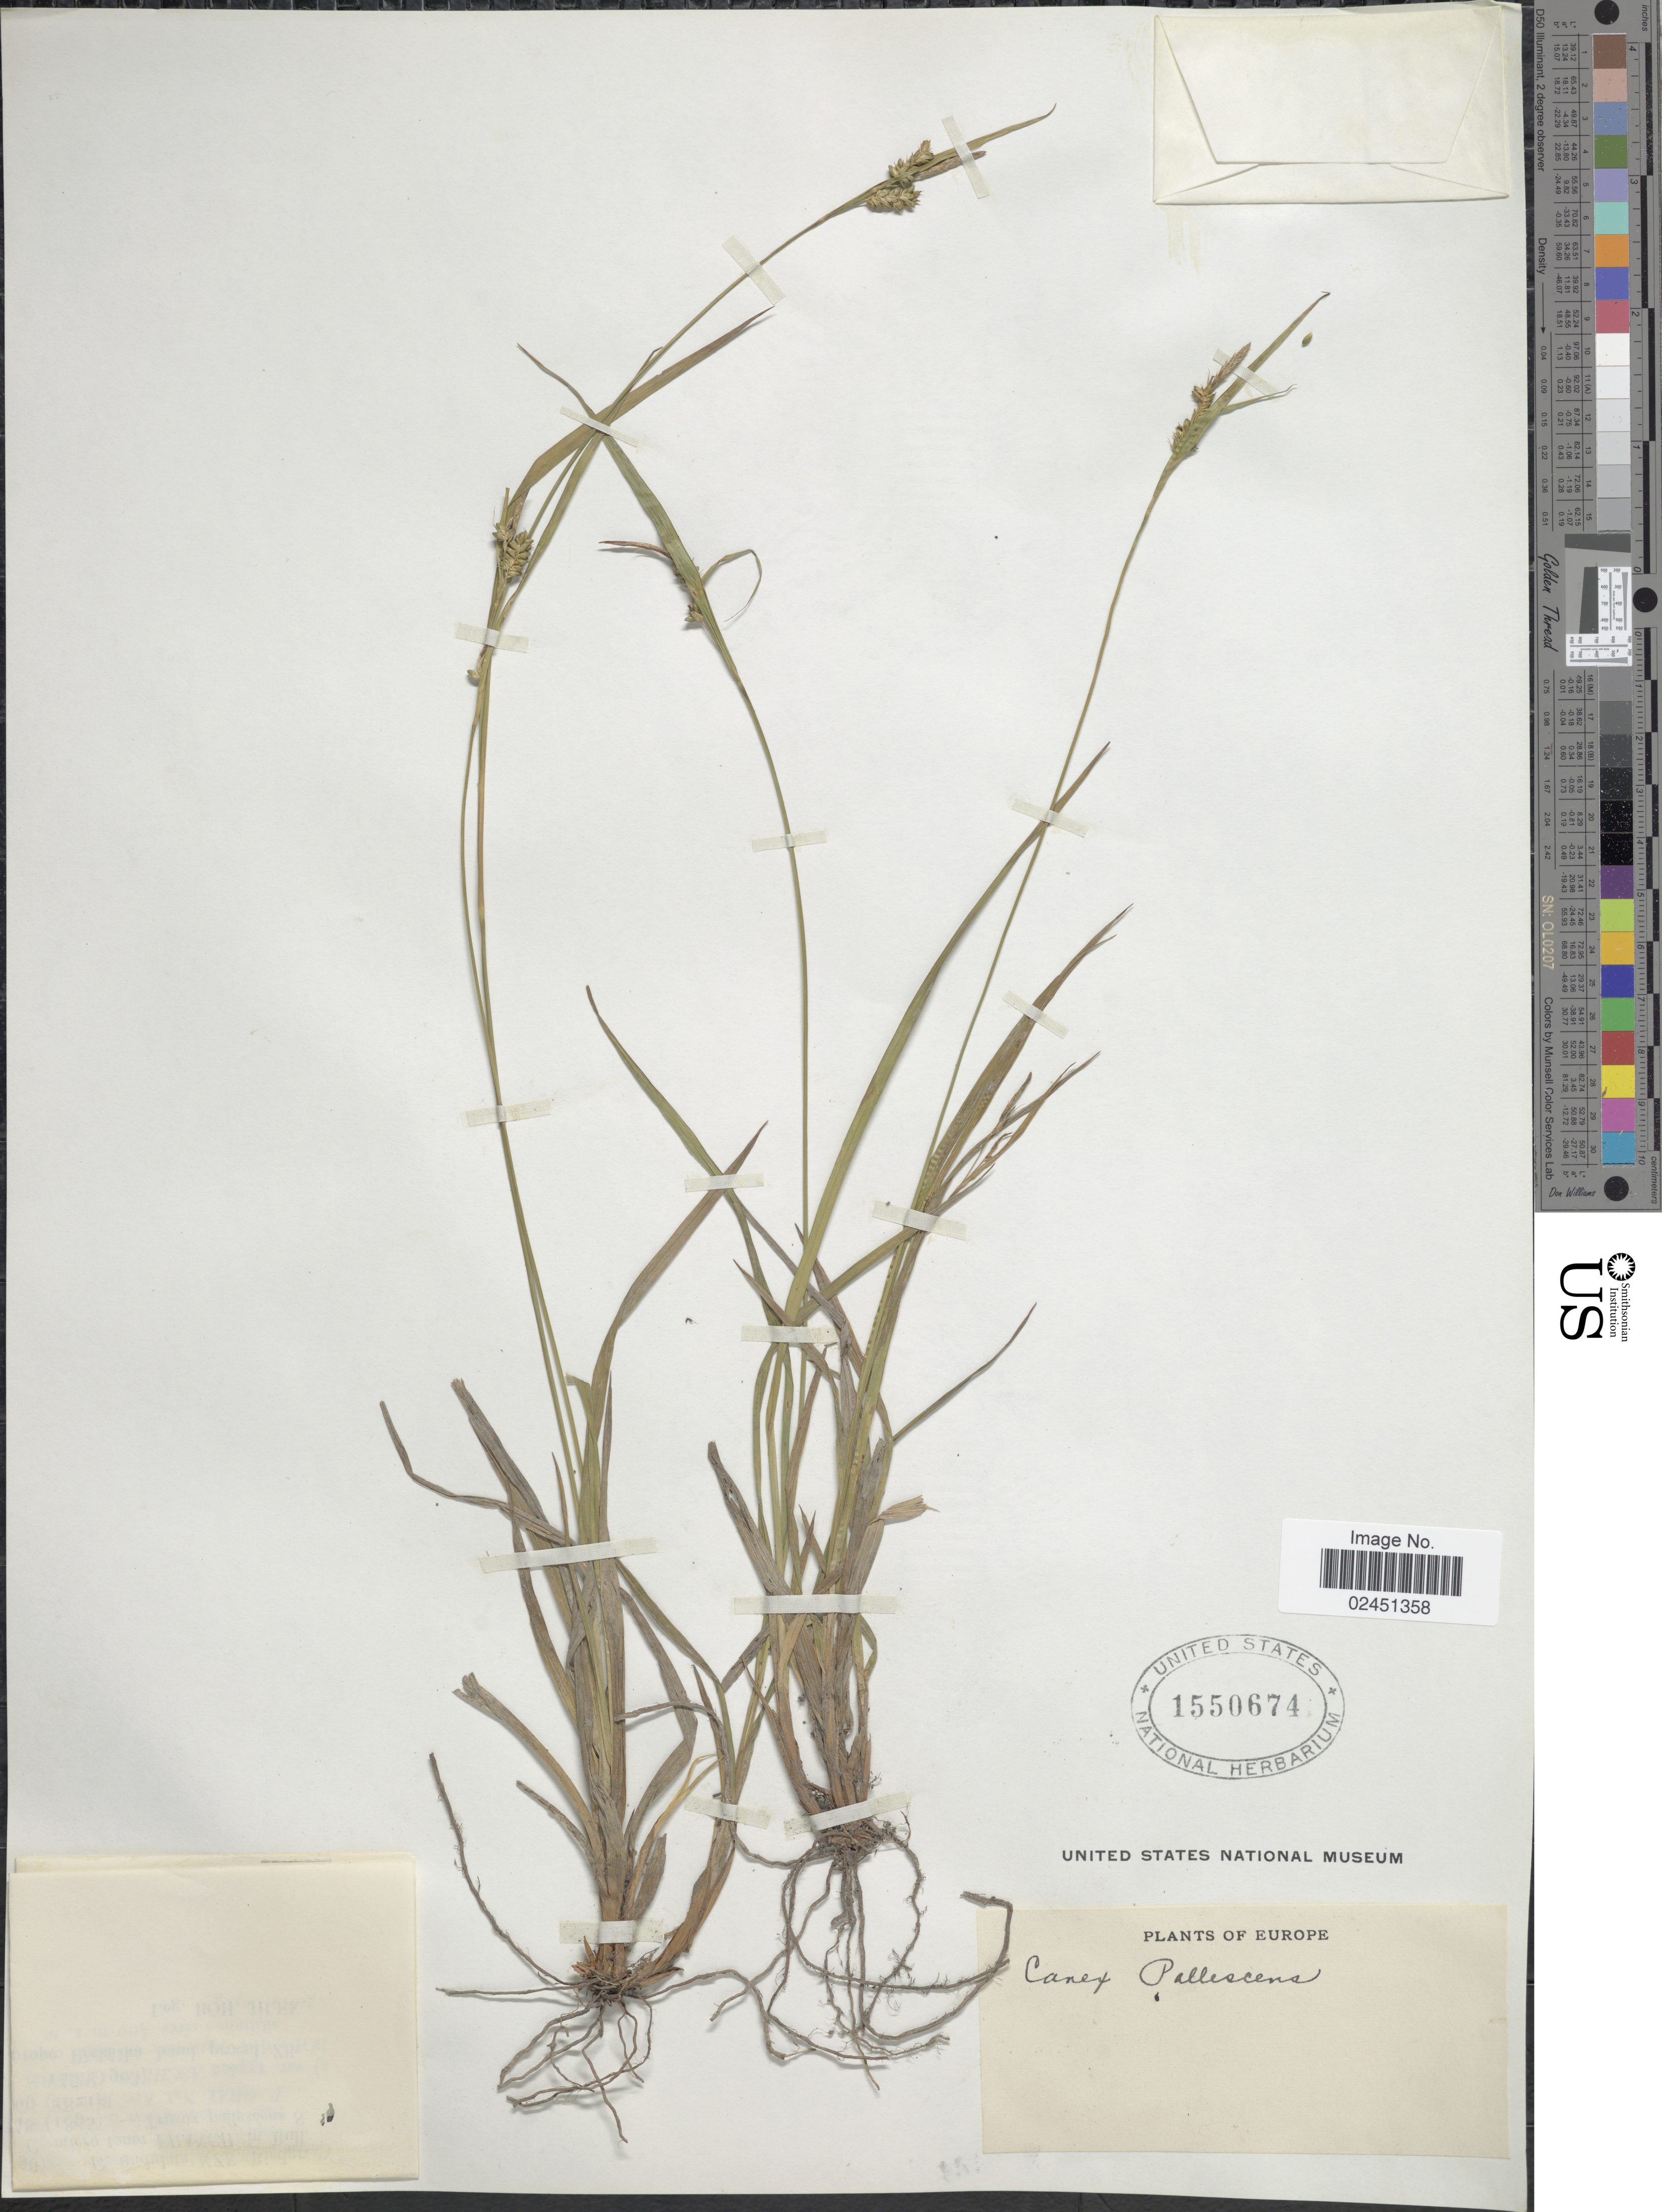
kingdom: Plantae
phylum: Tracheophyta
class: Liliopsida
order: Poales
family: Cyperaceae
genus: Carex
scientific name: Carex pallescens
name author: L.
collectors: ex herb. United States National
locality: Europe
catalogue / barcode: US 1550674